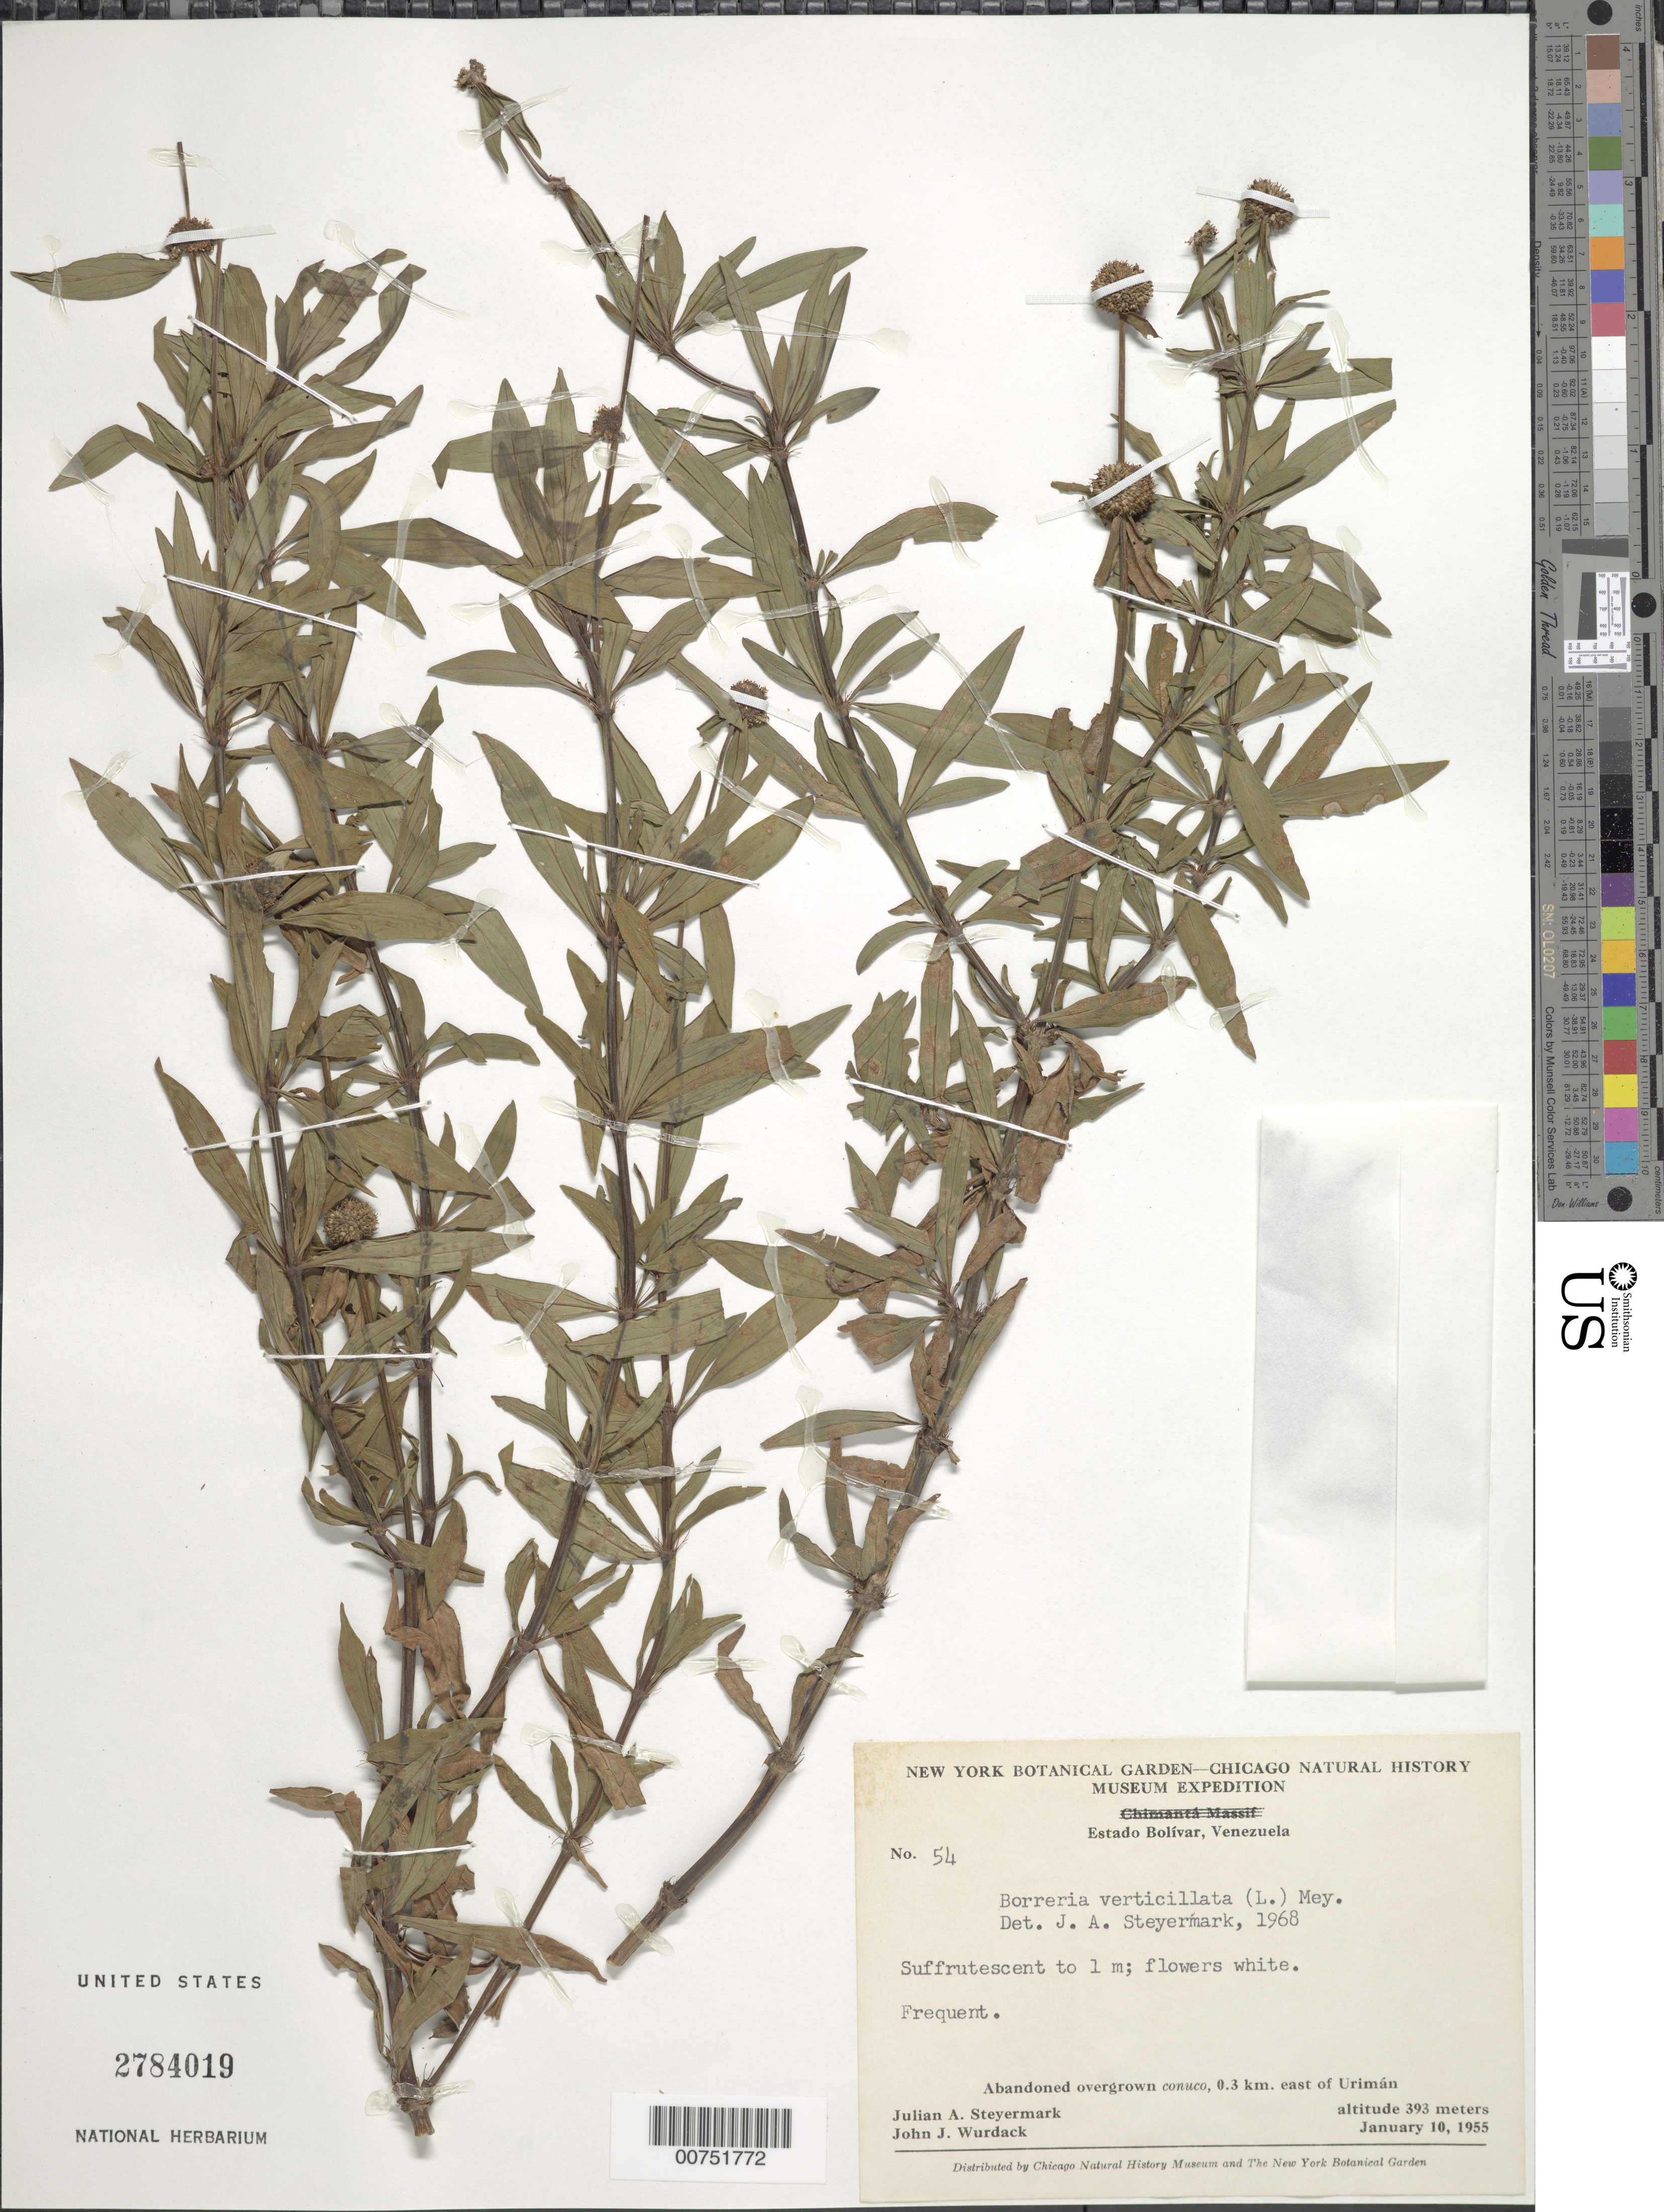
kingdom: Plantae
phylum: Tracheophyta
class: Magnoliopsida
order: Gentianales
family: Rubiaceae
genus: Borreria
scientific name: Borreria verticillata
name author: (L.) G. Mey.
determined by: Steyermark, Julian A., (VEN)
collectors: J. Steyermark & J. J. Wurdack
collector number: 55 54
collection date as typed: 10-Jan-55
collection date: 1955-01-10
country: Venezuela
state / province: Bolívar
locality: Chimantá Massif, 0.3 km E of Urimán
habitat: Abandoned overgrown conuco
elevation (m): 393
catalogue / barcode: US 2784019